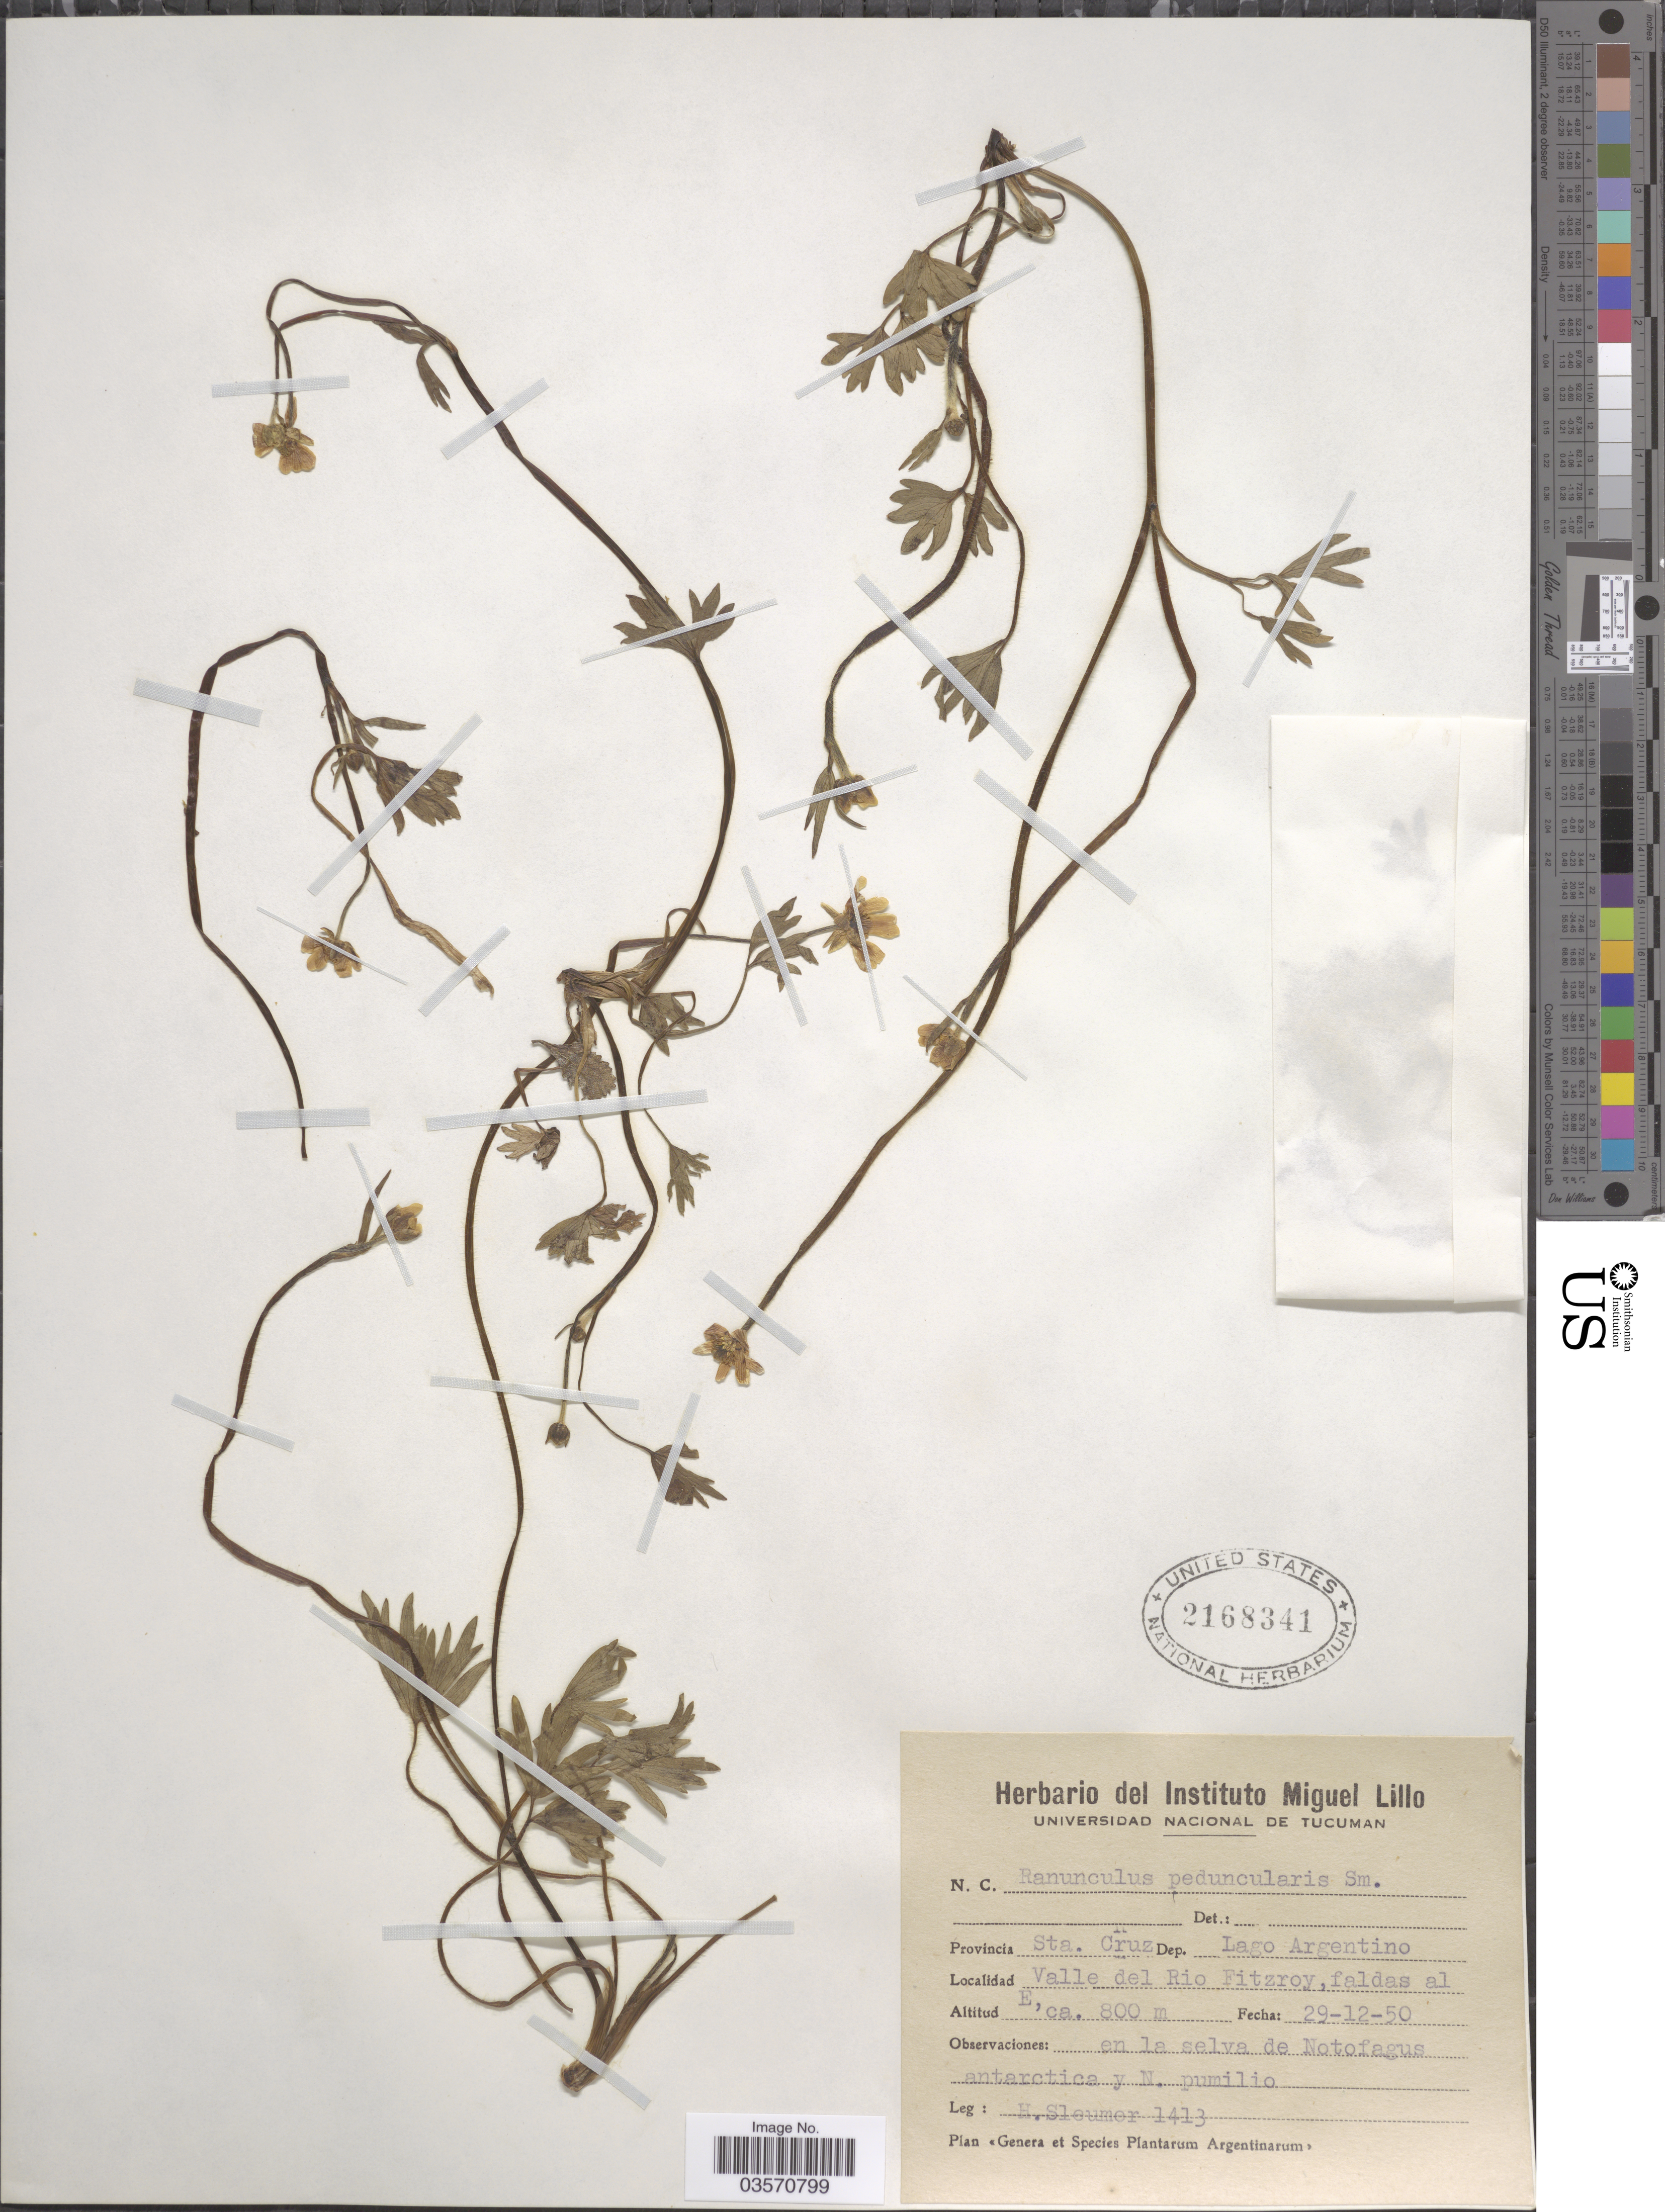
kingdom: Plantae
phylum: Tracheophyta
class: Magnoliopsida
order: Ranunculales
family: Ranunculaceae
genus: Ranunculus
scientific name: Ranunculus peduncularis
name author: Sm.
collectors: H. O. Sleumer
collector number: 1413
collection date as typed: Transcribed d/m/y: 29/12/50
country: Argentina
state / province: Santa Cruz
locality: Dep. Lago Argentino. Valle del Rio Fitzroy, faldas al E.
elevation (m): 800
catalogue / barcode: US 2168341